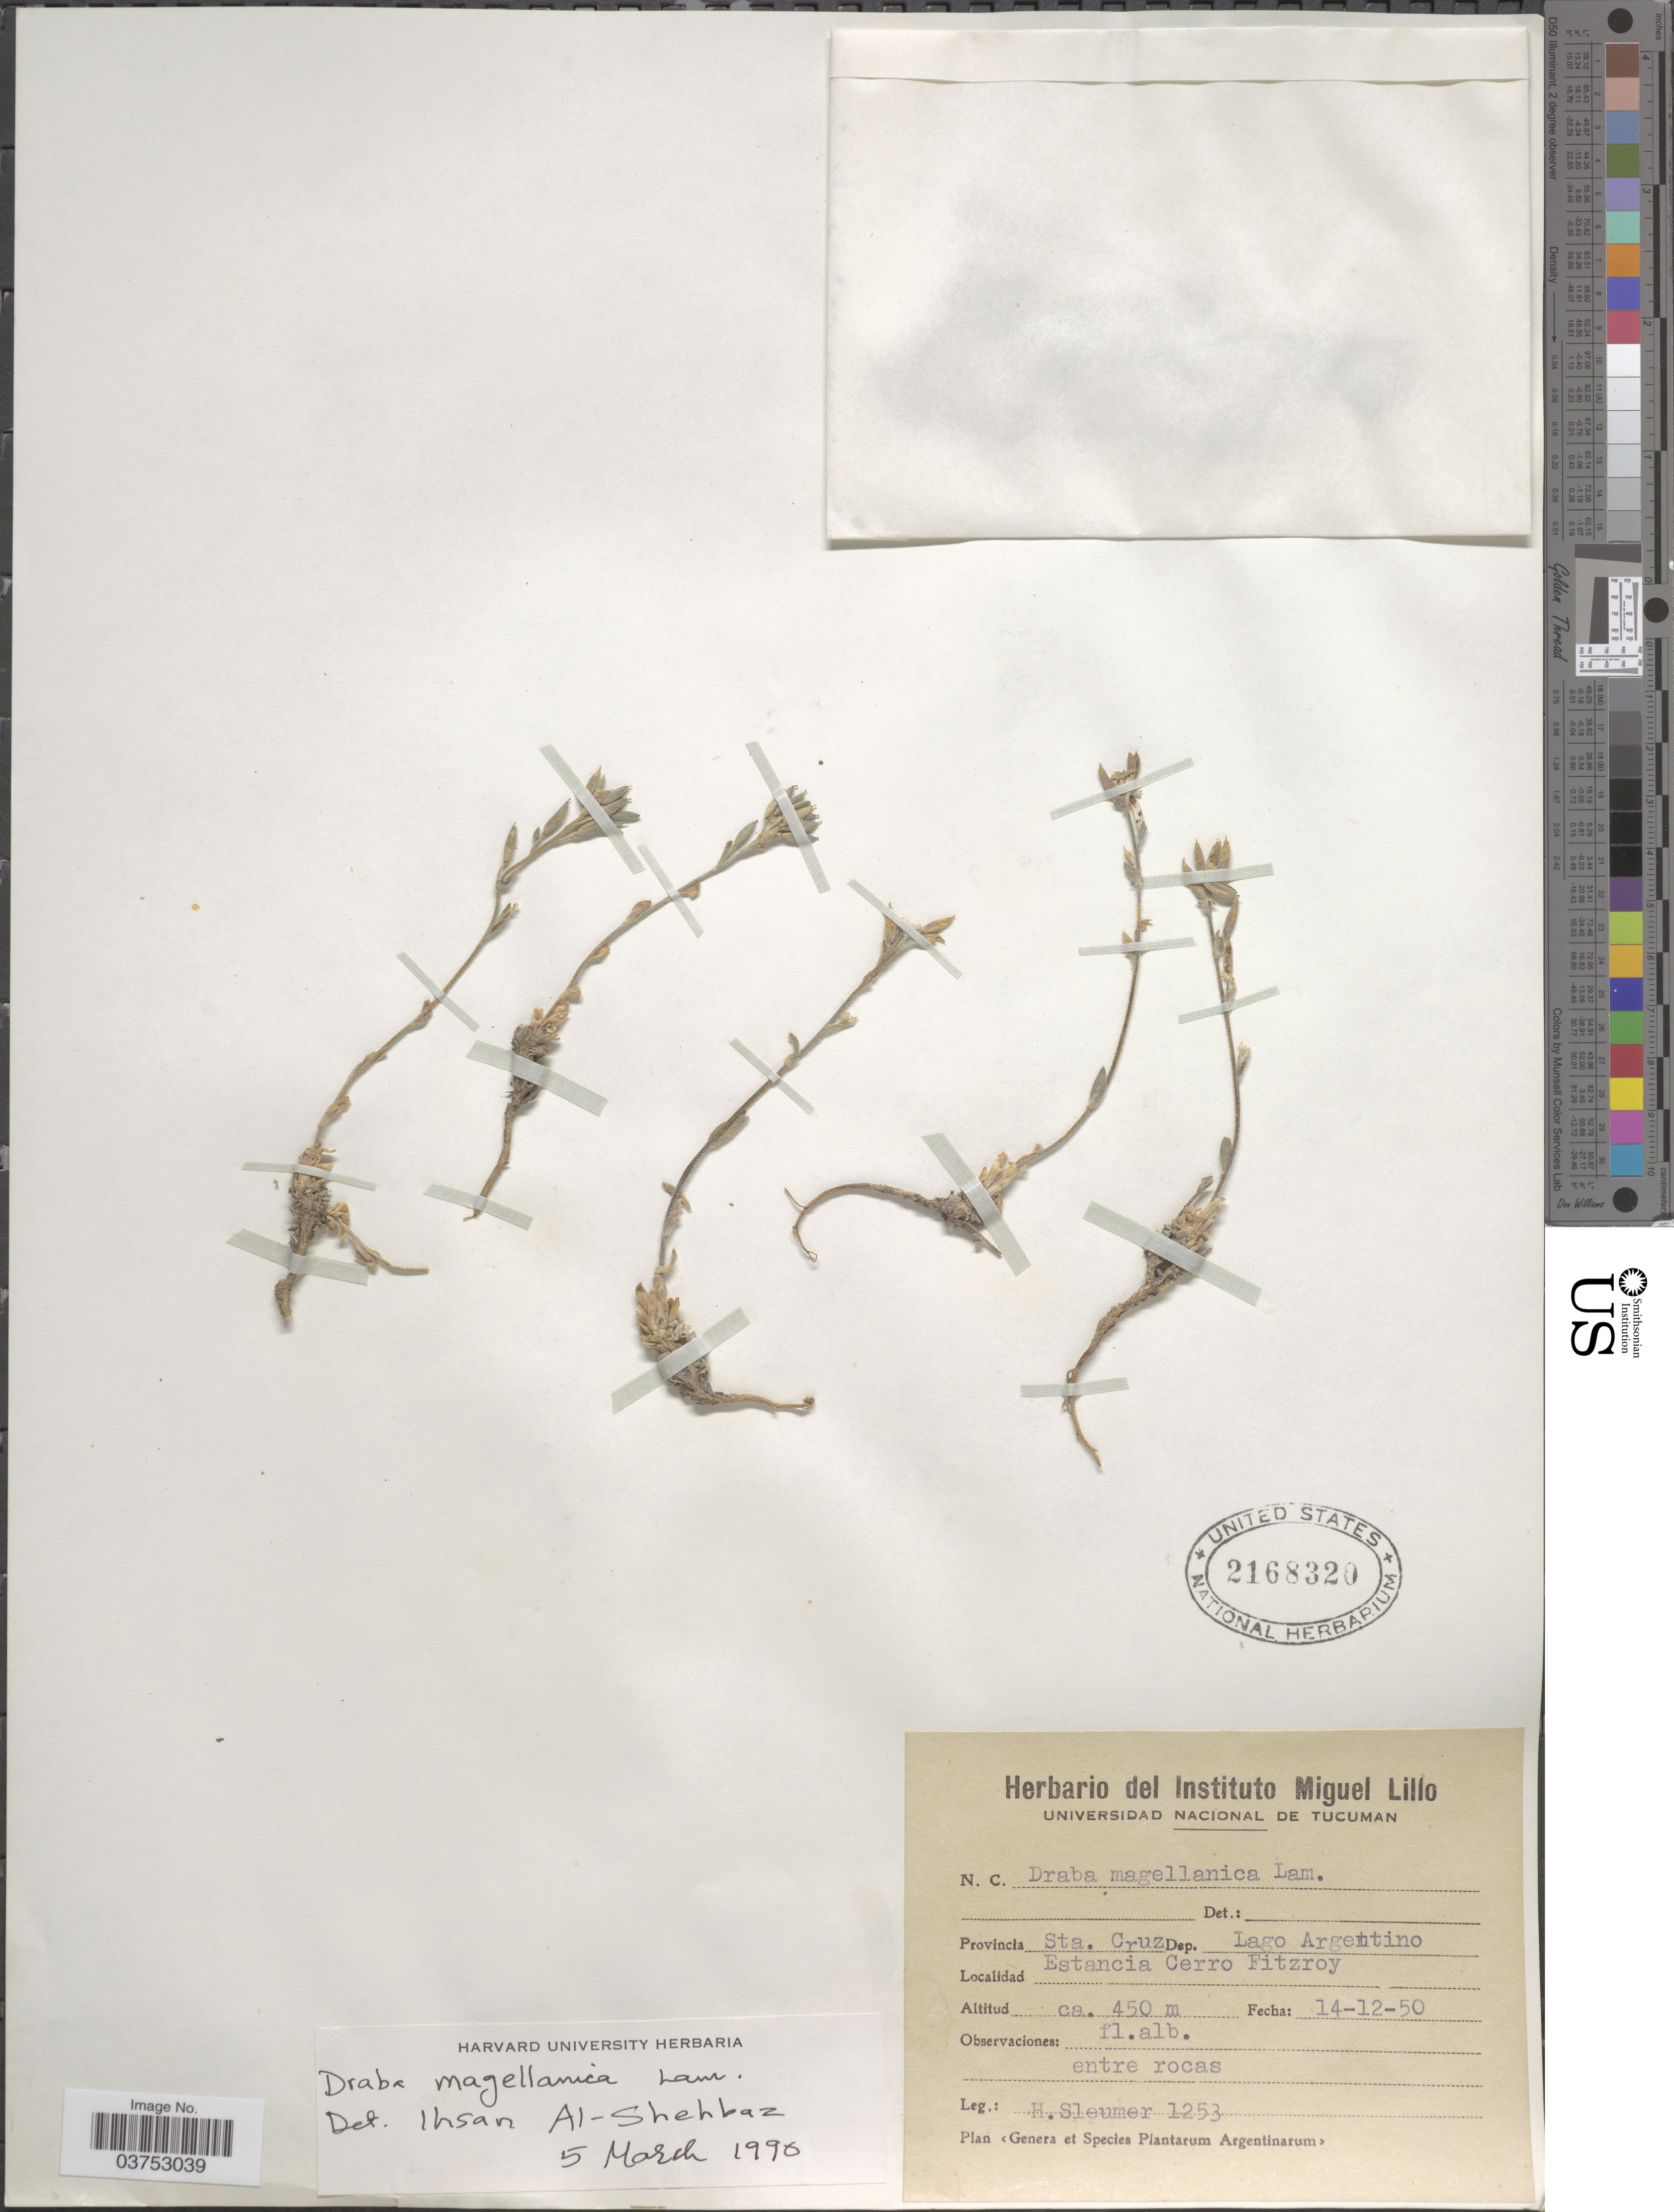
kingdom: Plantae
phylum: Tracheophyta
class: Magnoliopsida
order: Brassicales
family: Brassicaceae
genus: Draba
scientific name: Draba magellanica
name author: (A. Gray) Lam.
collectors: H. O. Sleumer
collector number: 1253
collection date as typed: Transcribed d/m/y: 14/12/50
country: Argentina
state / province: Santa Cruz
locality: Dep. Lago Argentino. Estancia Cerro Fitzroy.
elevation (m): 450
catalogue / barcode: US 2168320